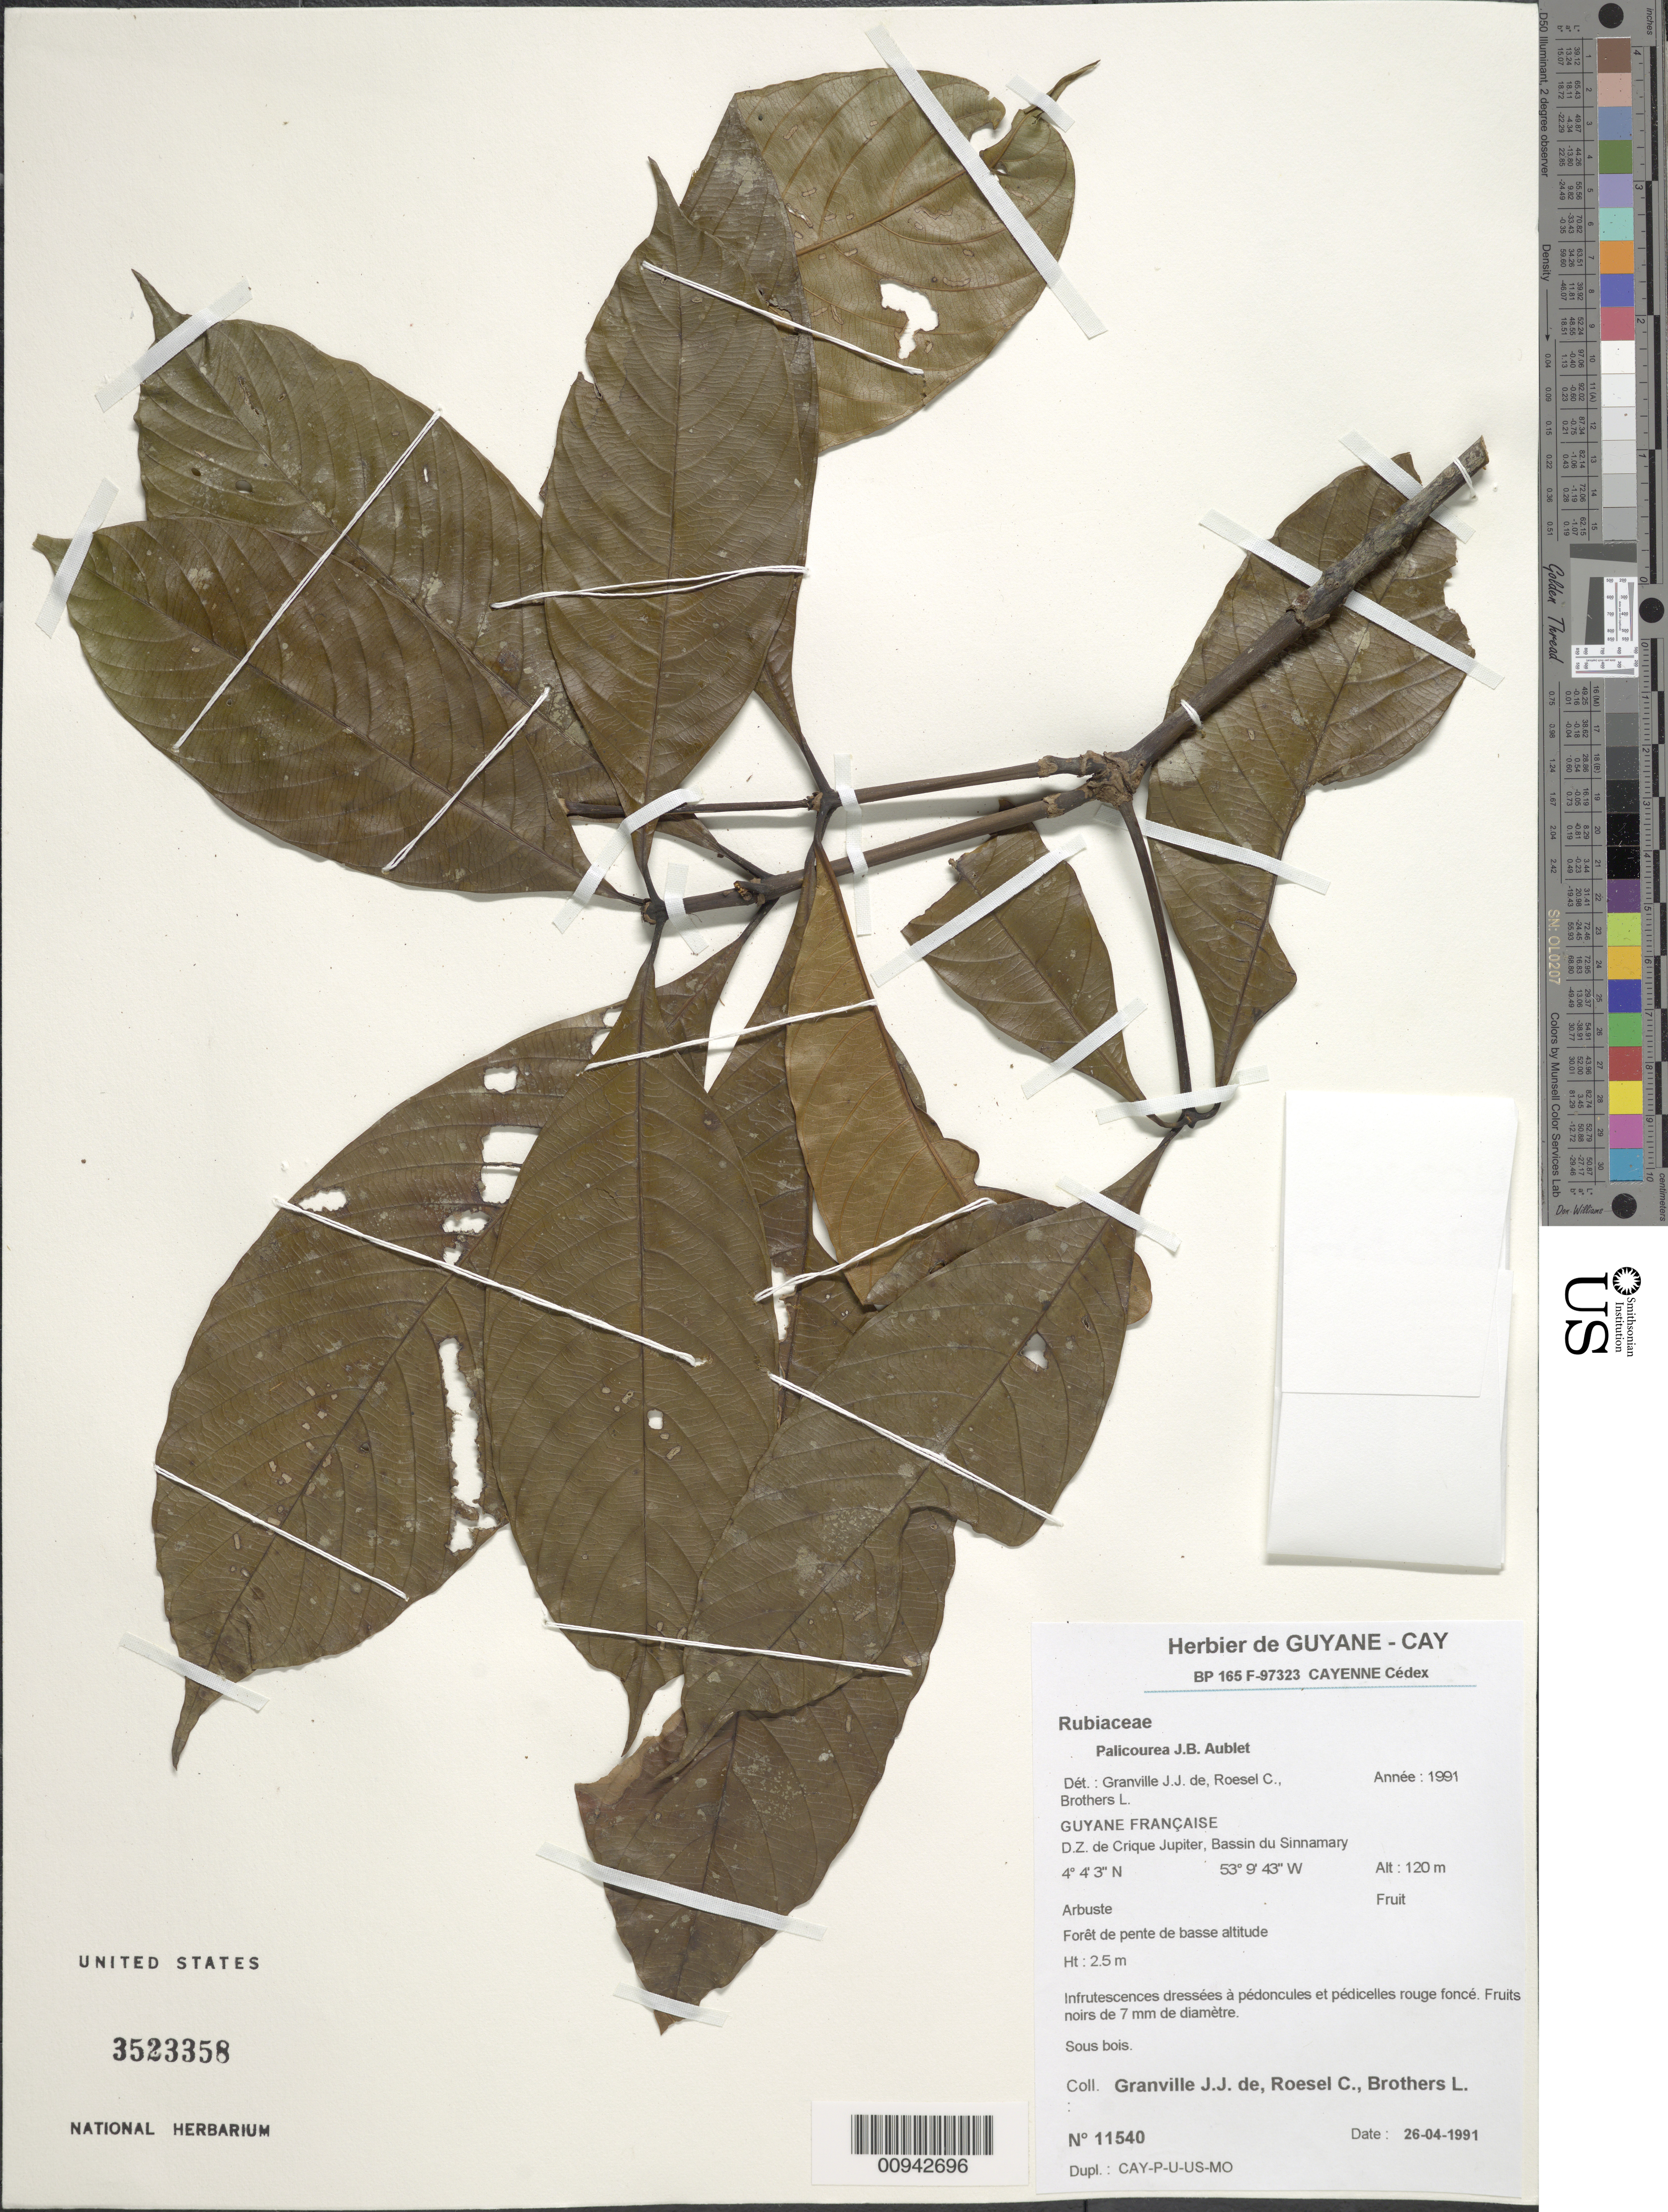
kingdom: Plantae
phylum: Tracheophyta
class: Magnoliopsida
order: Gentianales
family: Rubiaceae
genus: Palicourea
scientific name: Palicourea sp.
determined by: Granville, J. J.; Roesel, C. S.; Brothers, Leslie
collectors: J.-J. de Granville, C. S. Roesel & L. Brothers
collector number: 11540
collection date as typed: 26-Apr-91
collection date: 1991-04-26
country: French Guiana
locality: D.Z. de Crique Jupiter, Bassin du Sinnamary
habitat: Foret de pente de basse altitude. Sous bois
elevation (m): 120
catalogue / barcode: US 3523358